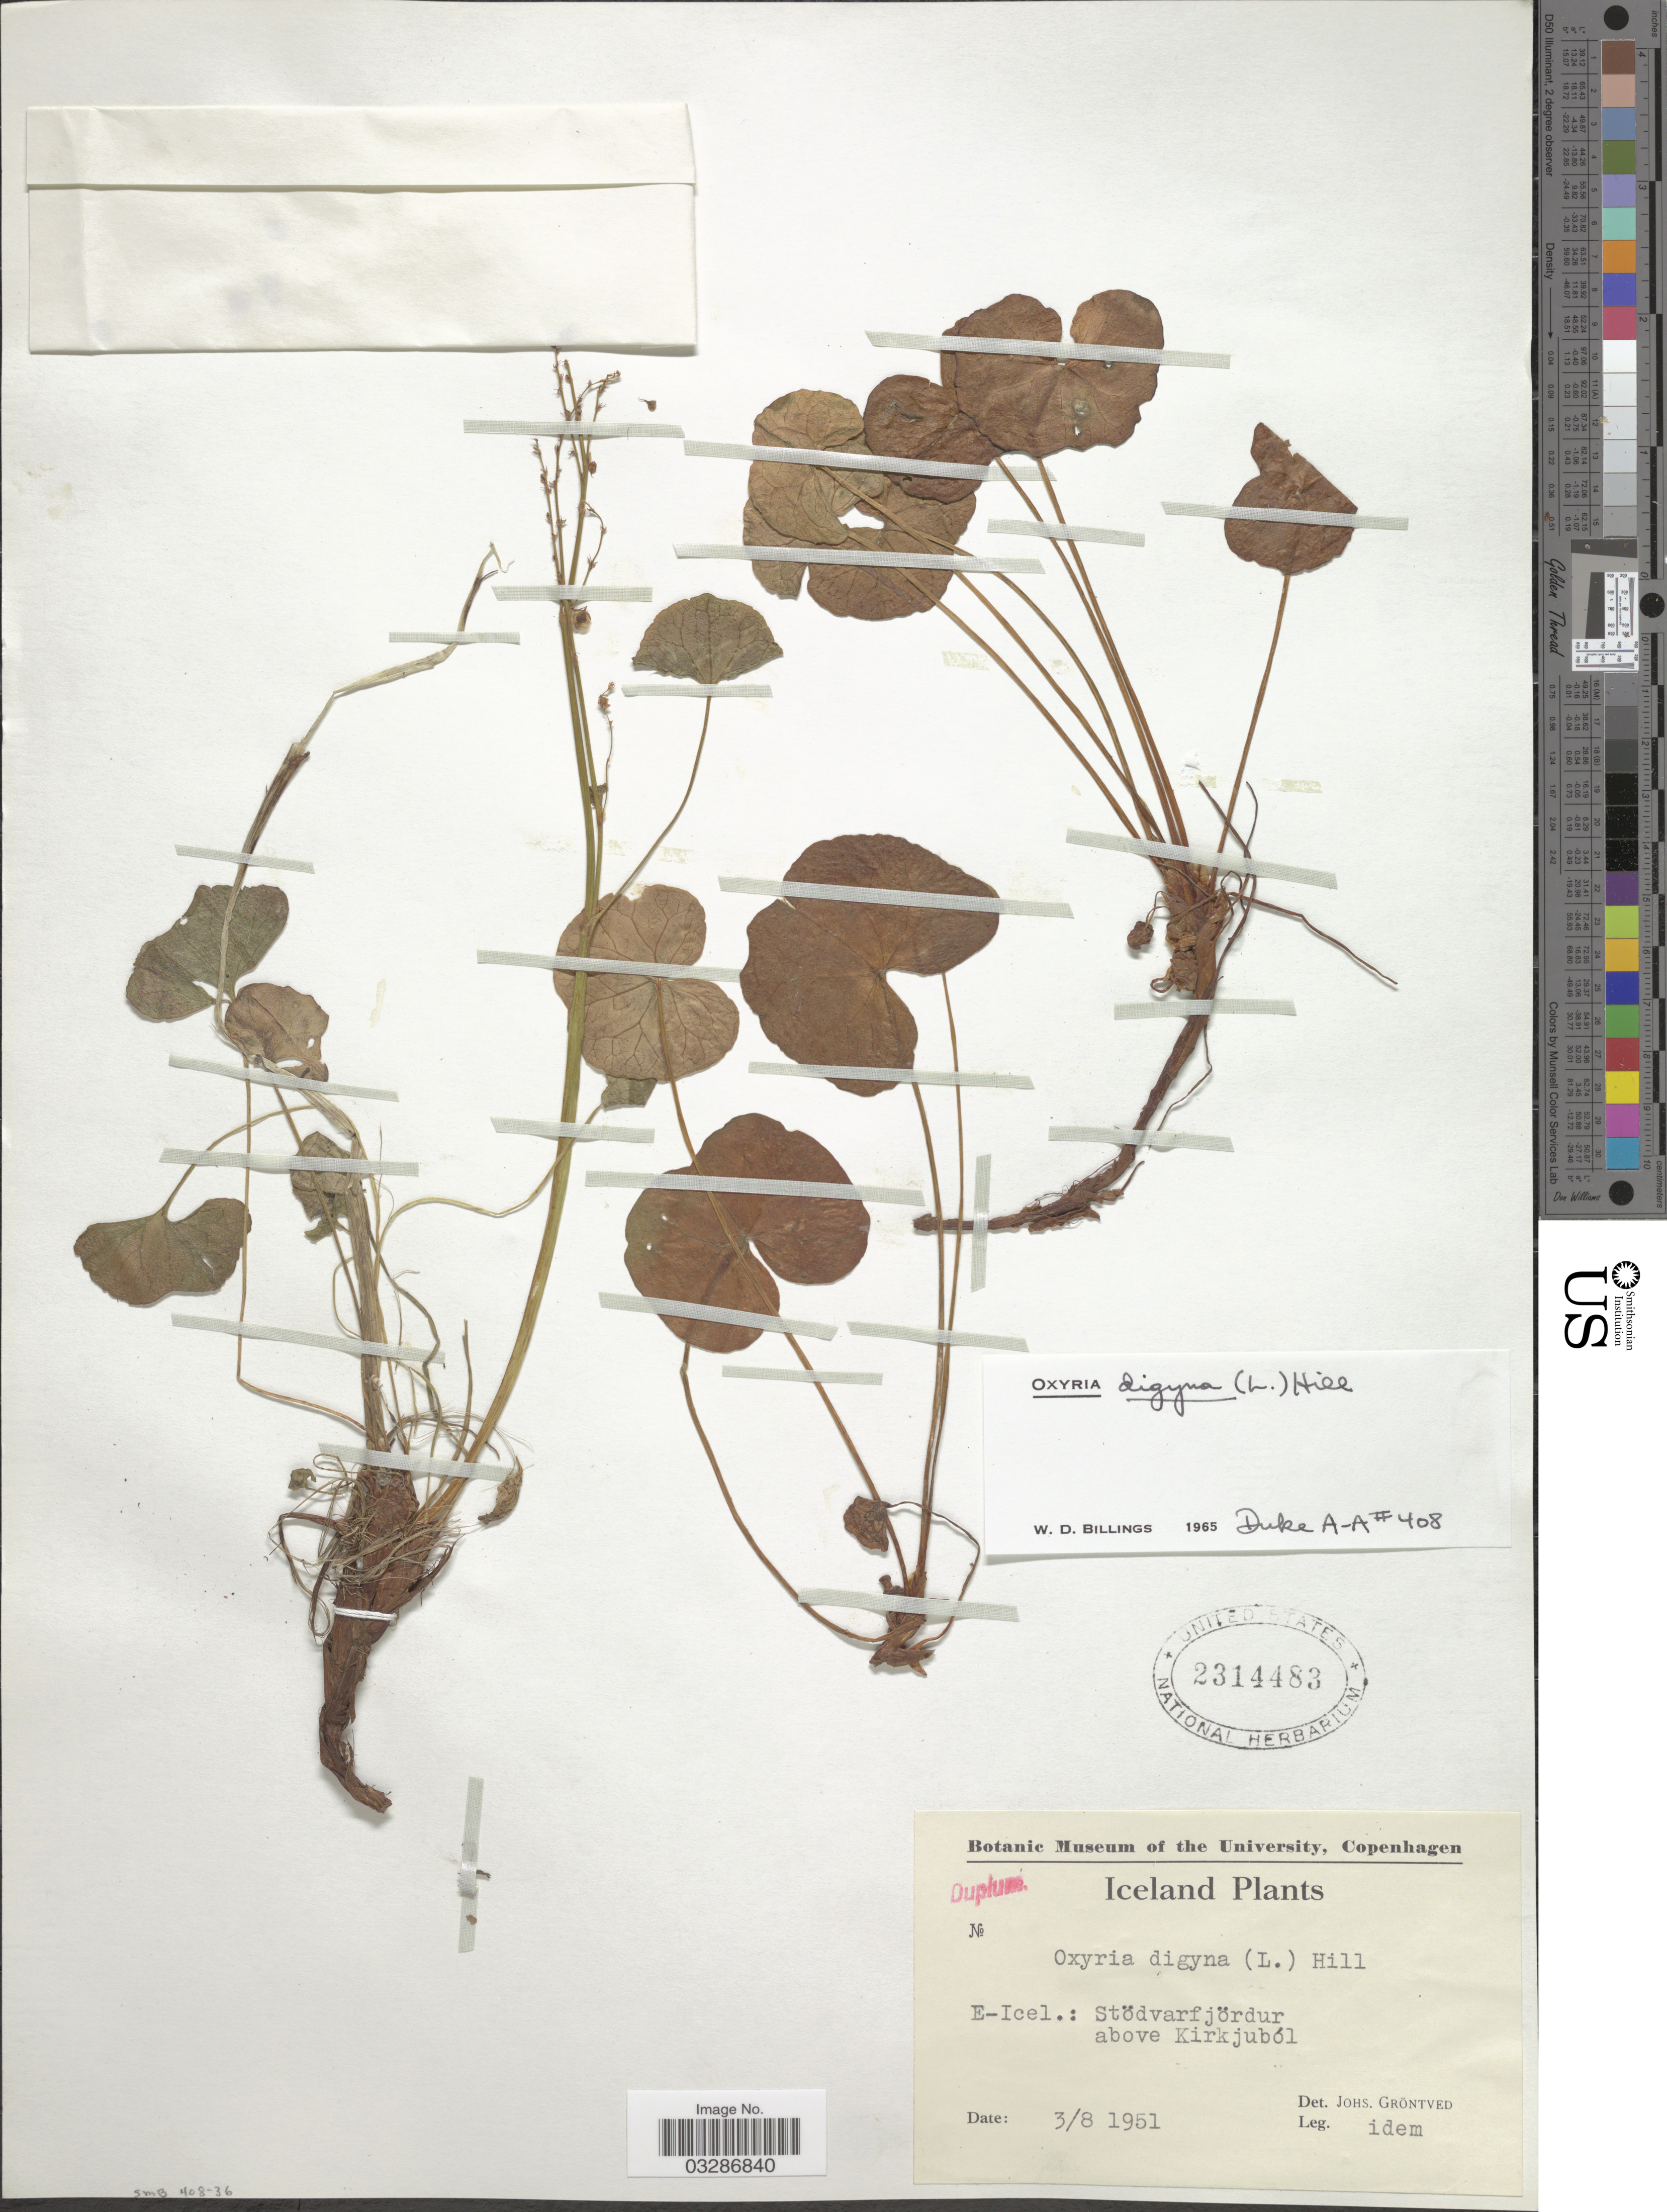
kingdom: Plantae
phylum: Tracheophyta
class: Magnoliopsida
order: Caryophyllales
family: Polygonaceae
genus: Oxyria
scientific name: Oxyria digyna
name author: (L.) Hill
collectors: J. Gröntved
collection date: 1951-08-03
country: Iceland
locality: E-Icel.: Stödvarfjördur above Kirkjuból.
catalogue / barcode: US 2314483